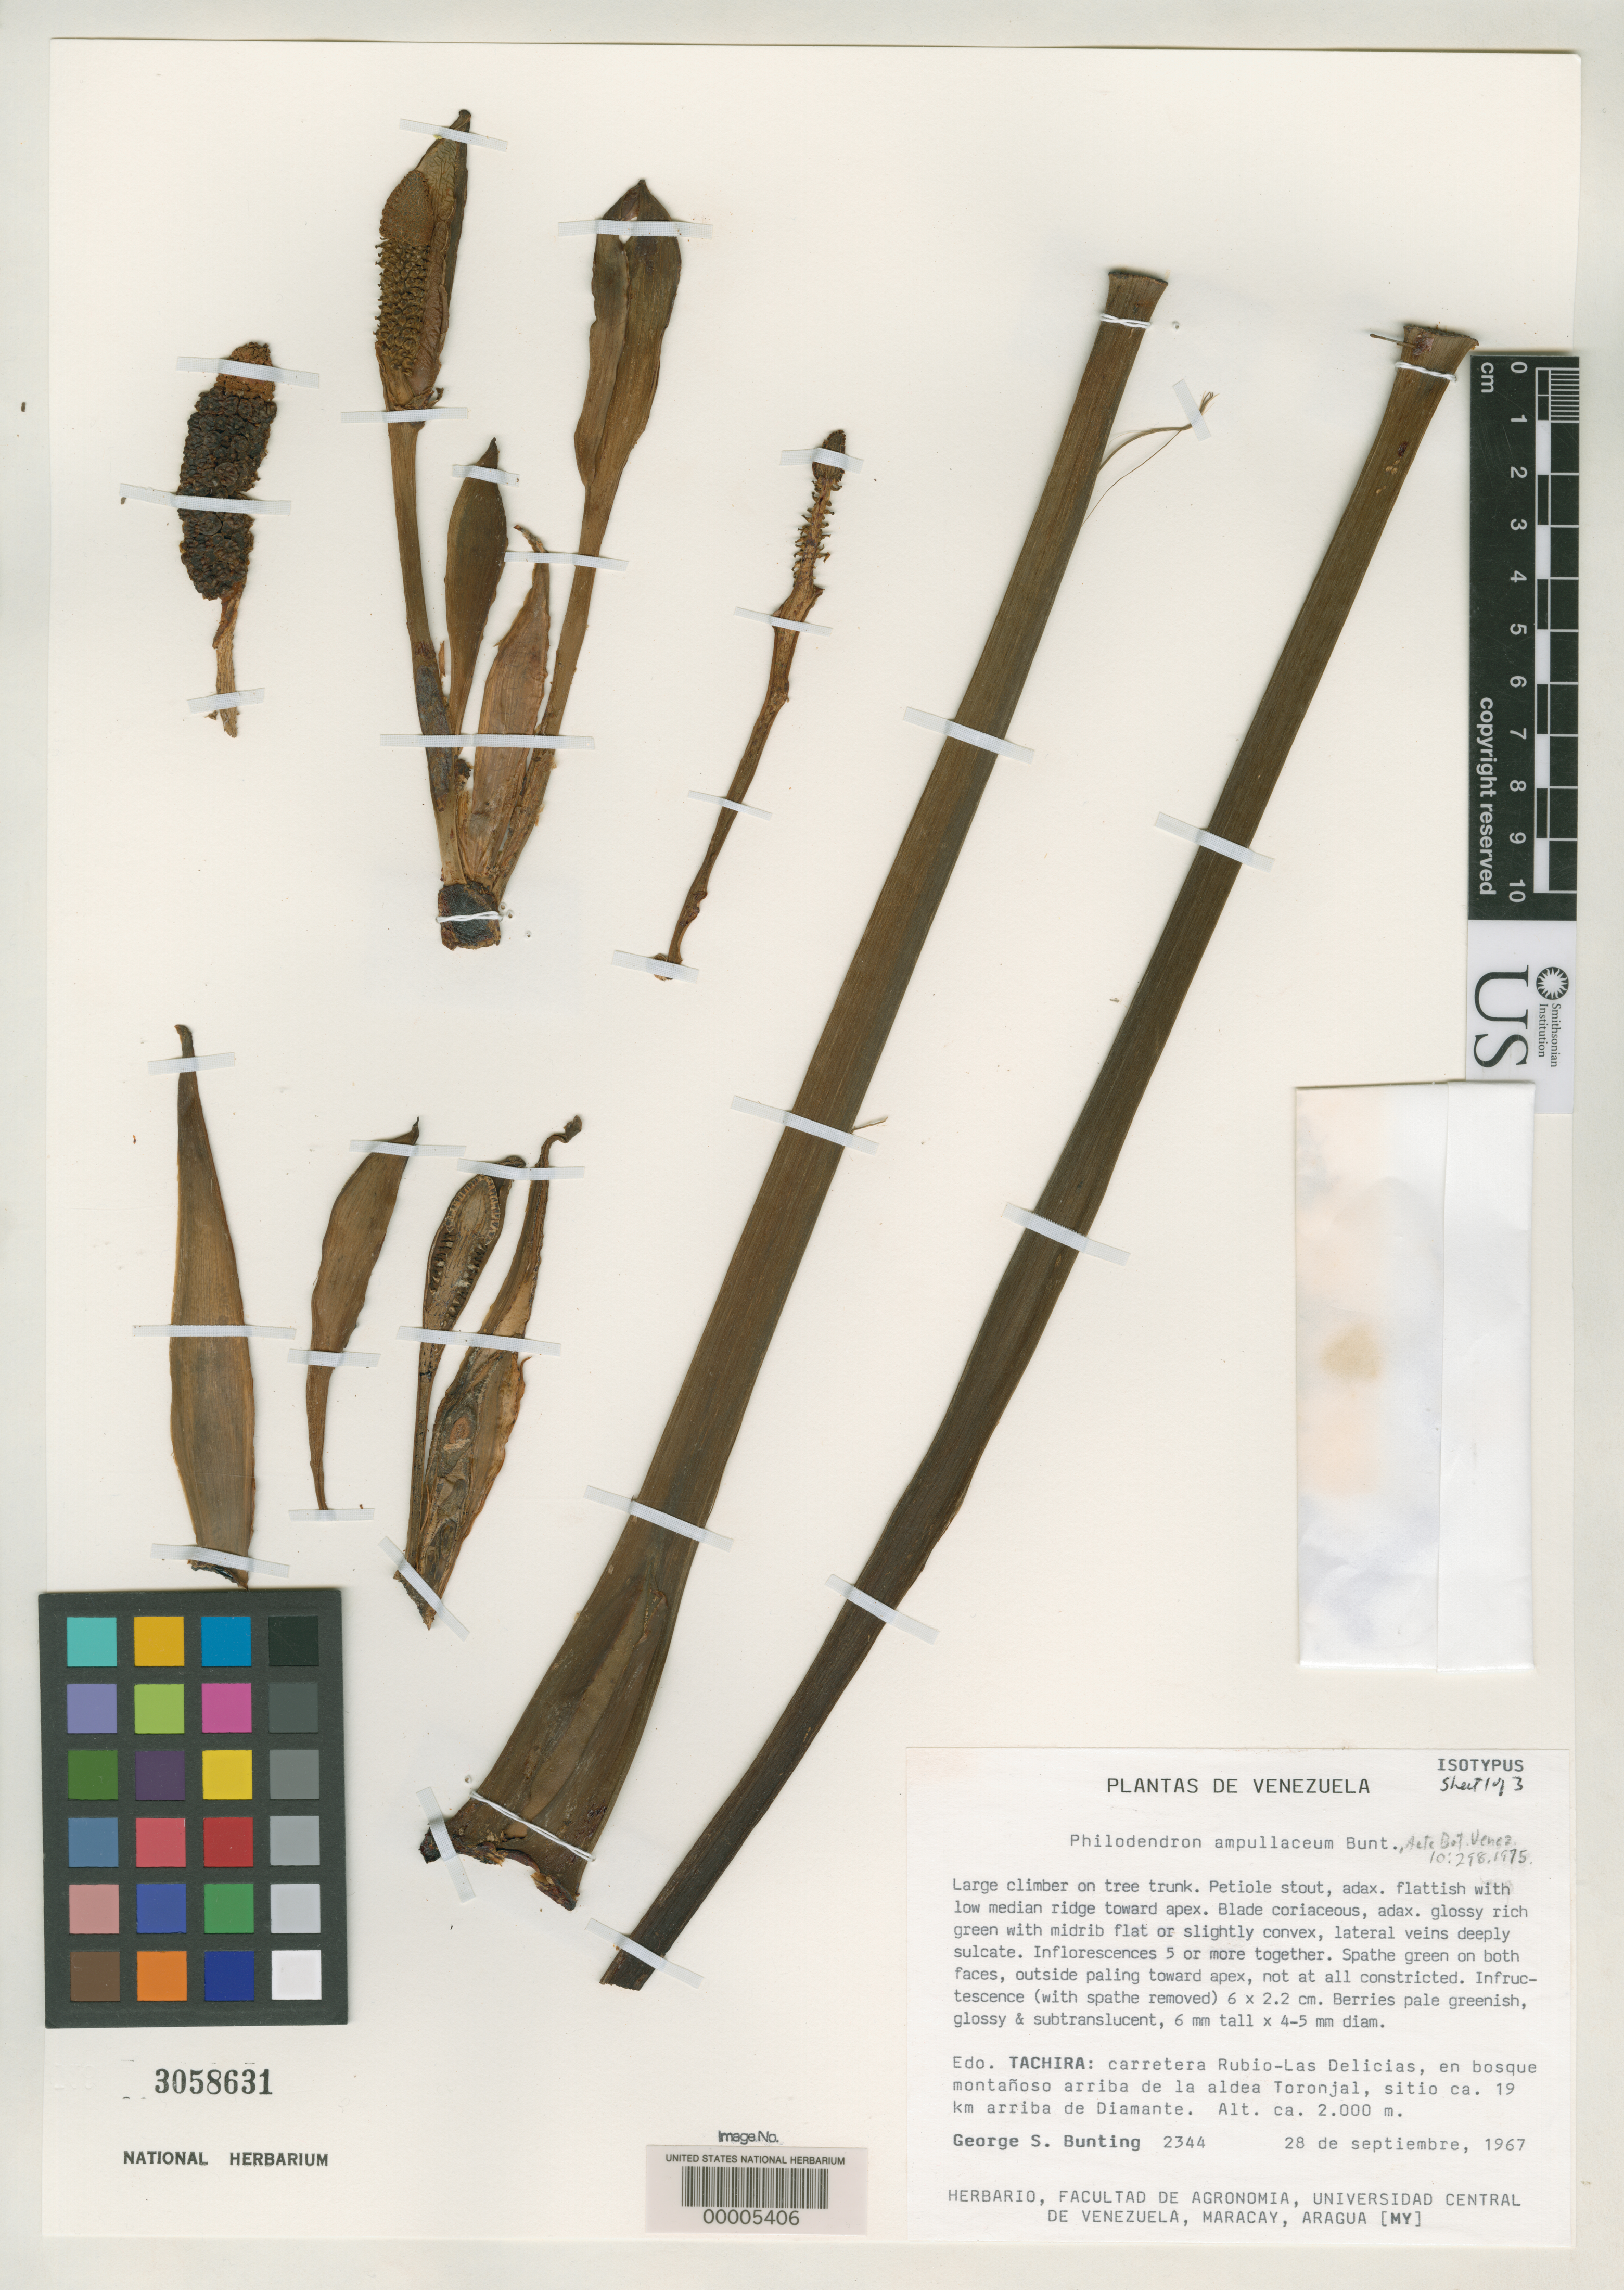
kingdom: Plantae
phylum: Tracheophyta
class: Liliopsida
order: Alismatales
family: Araceae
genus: Philodendron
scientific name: Philodendron ampullaceum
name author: G.S. Bunting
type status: Isotype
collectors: G. S. Bunting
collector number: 2344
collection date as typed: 28 Sep 1967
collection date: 1967-09-28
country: Venezuela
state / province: Tachira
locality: Rubio - Las Delicias rd, above Toronjal, 19km above Diamante.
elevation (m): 2000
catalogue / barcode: US 3058631